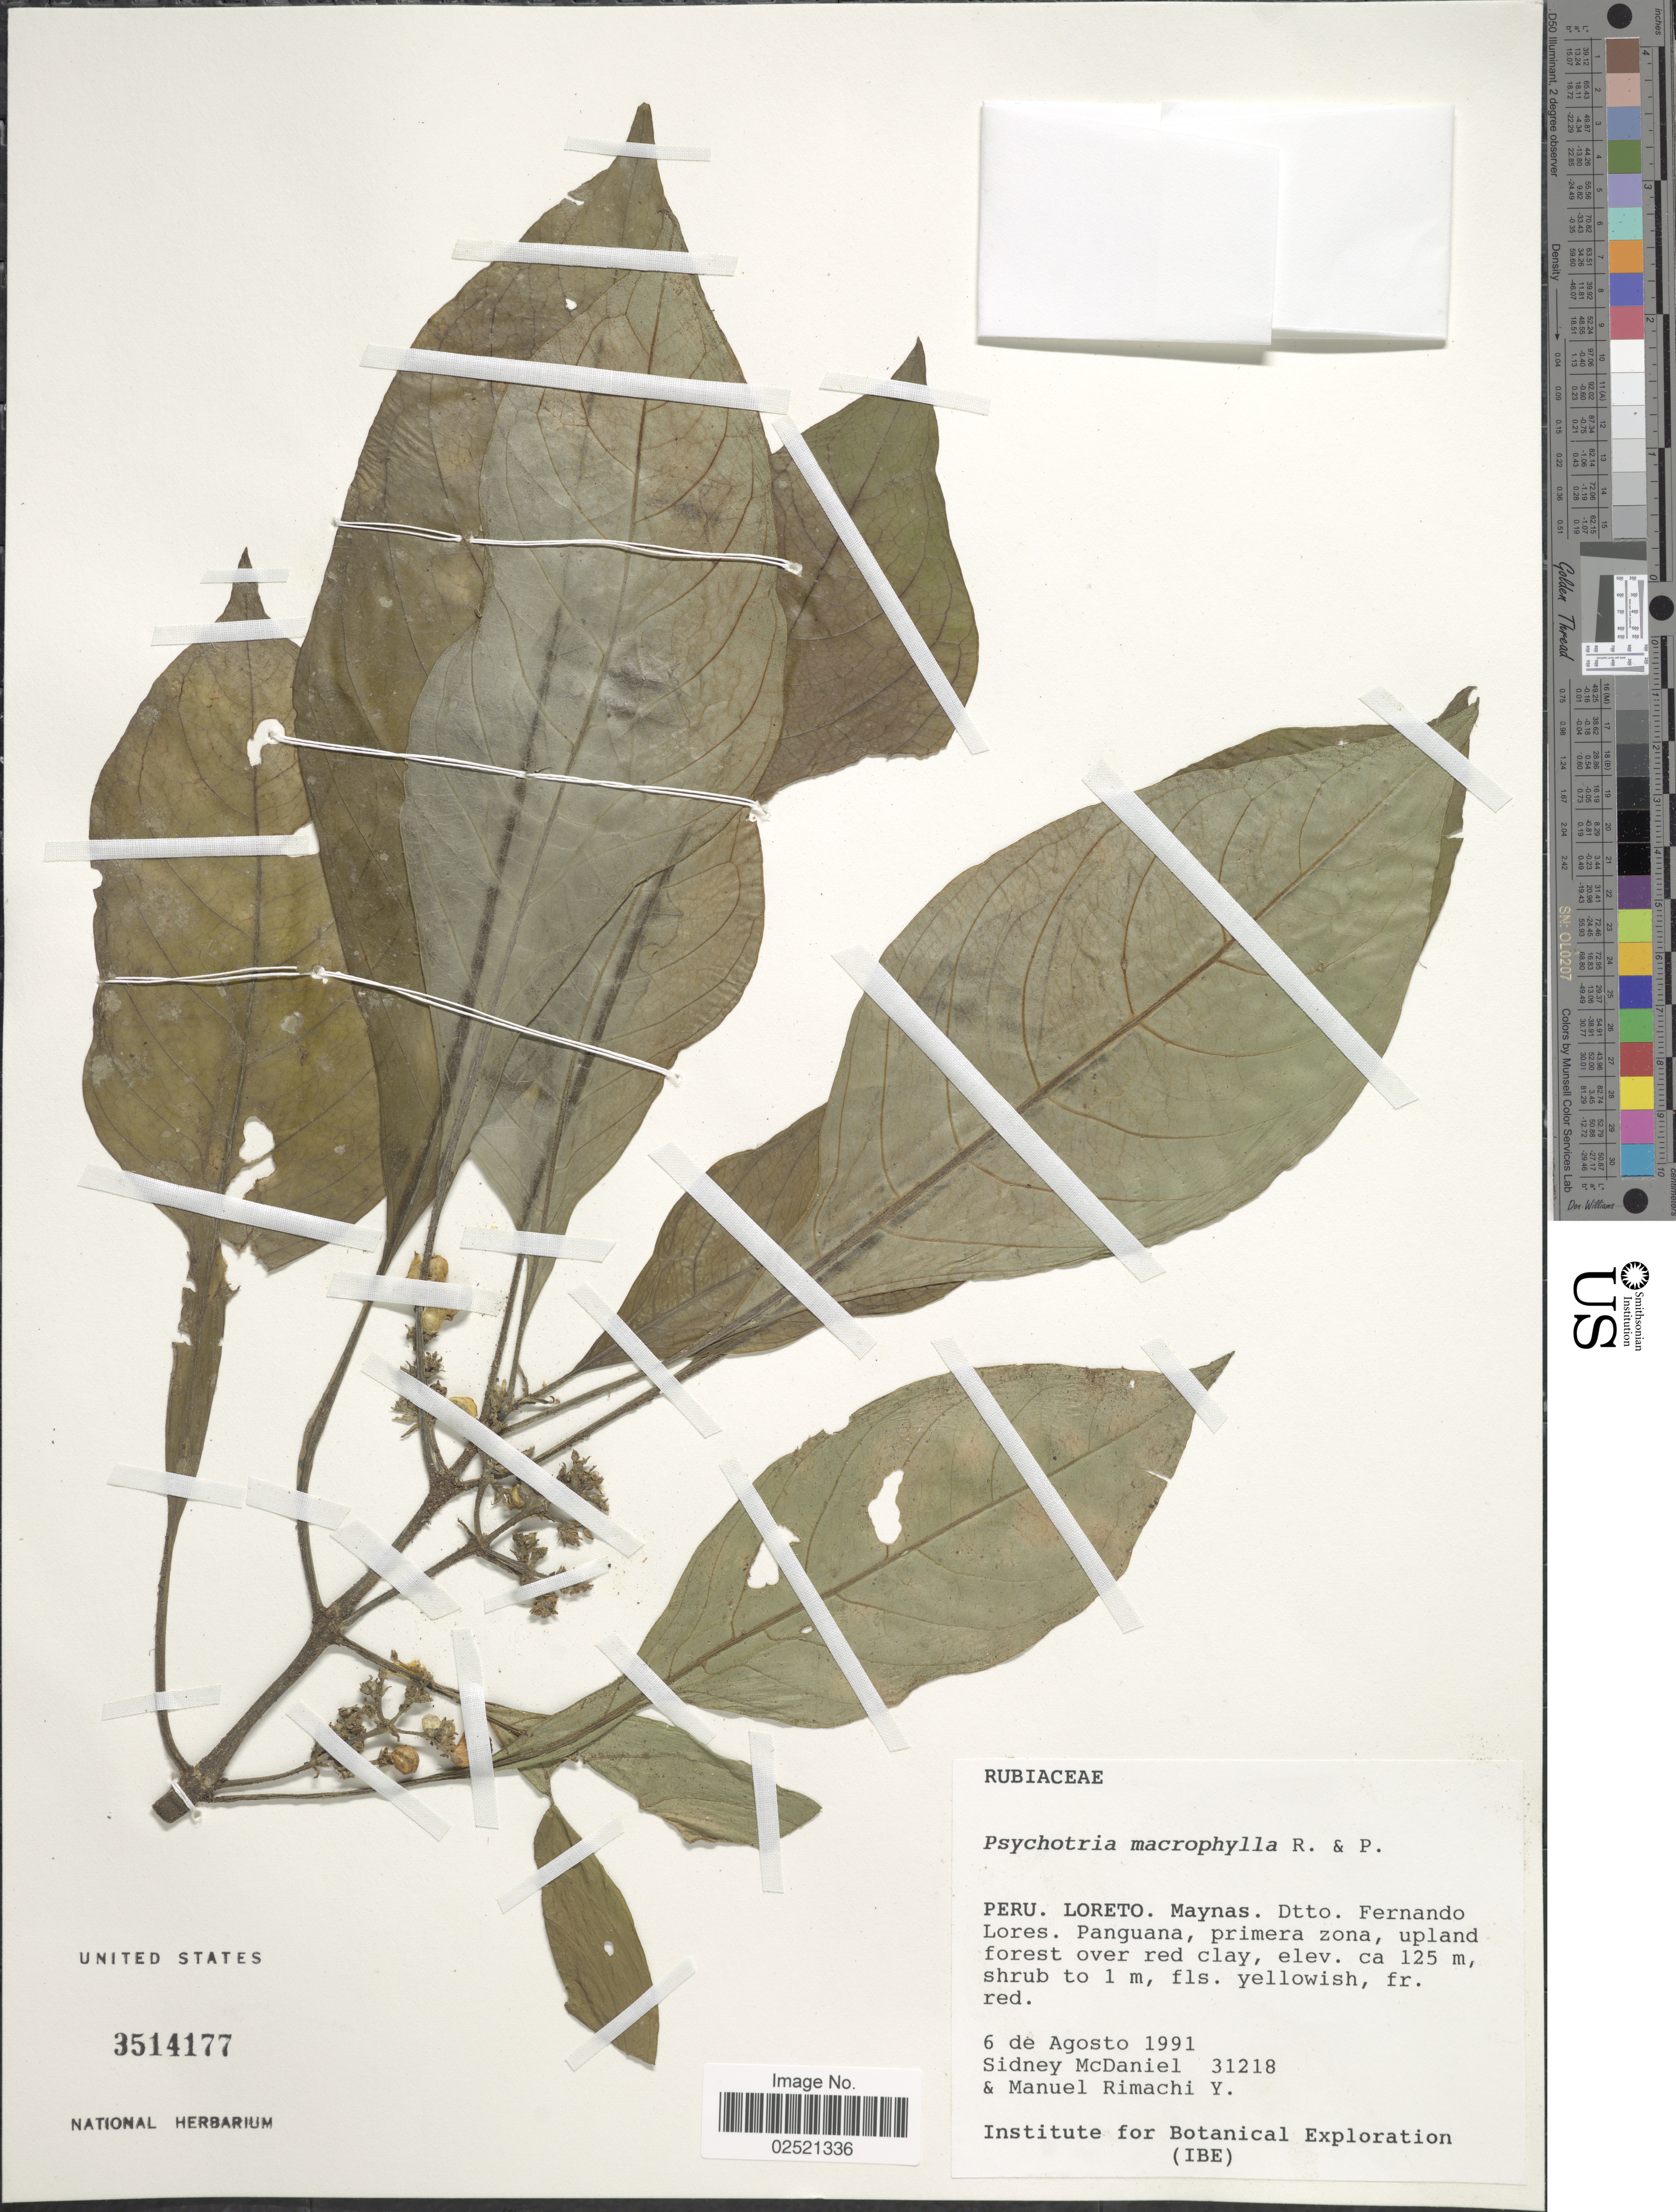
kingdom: Plantae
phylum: Tracheophyta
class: Magnoliopsida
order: Gentianales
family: Rubiaceae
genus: Psychotria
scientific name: Psychotria macrophylla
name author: Ruiz & Pav.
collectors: S. McDaniel & M. Rimachi Y.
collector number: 31218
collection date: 1991-08-06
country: Peru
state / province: Loreto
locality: Maynas, Dtto. Fernando Lores, Panguana, primera zona, upland forest over red clay.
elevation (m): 125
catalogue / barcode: US 3514177